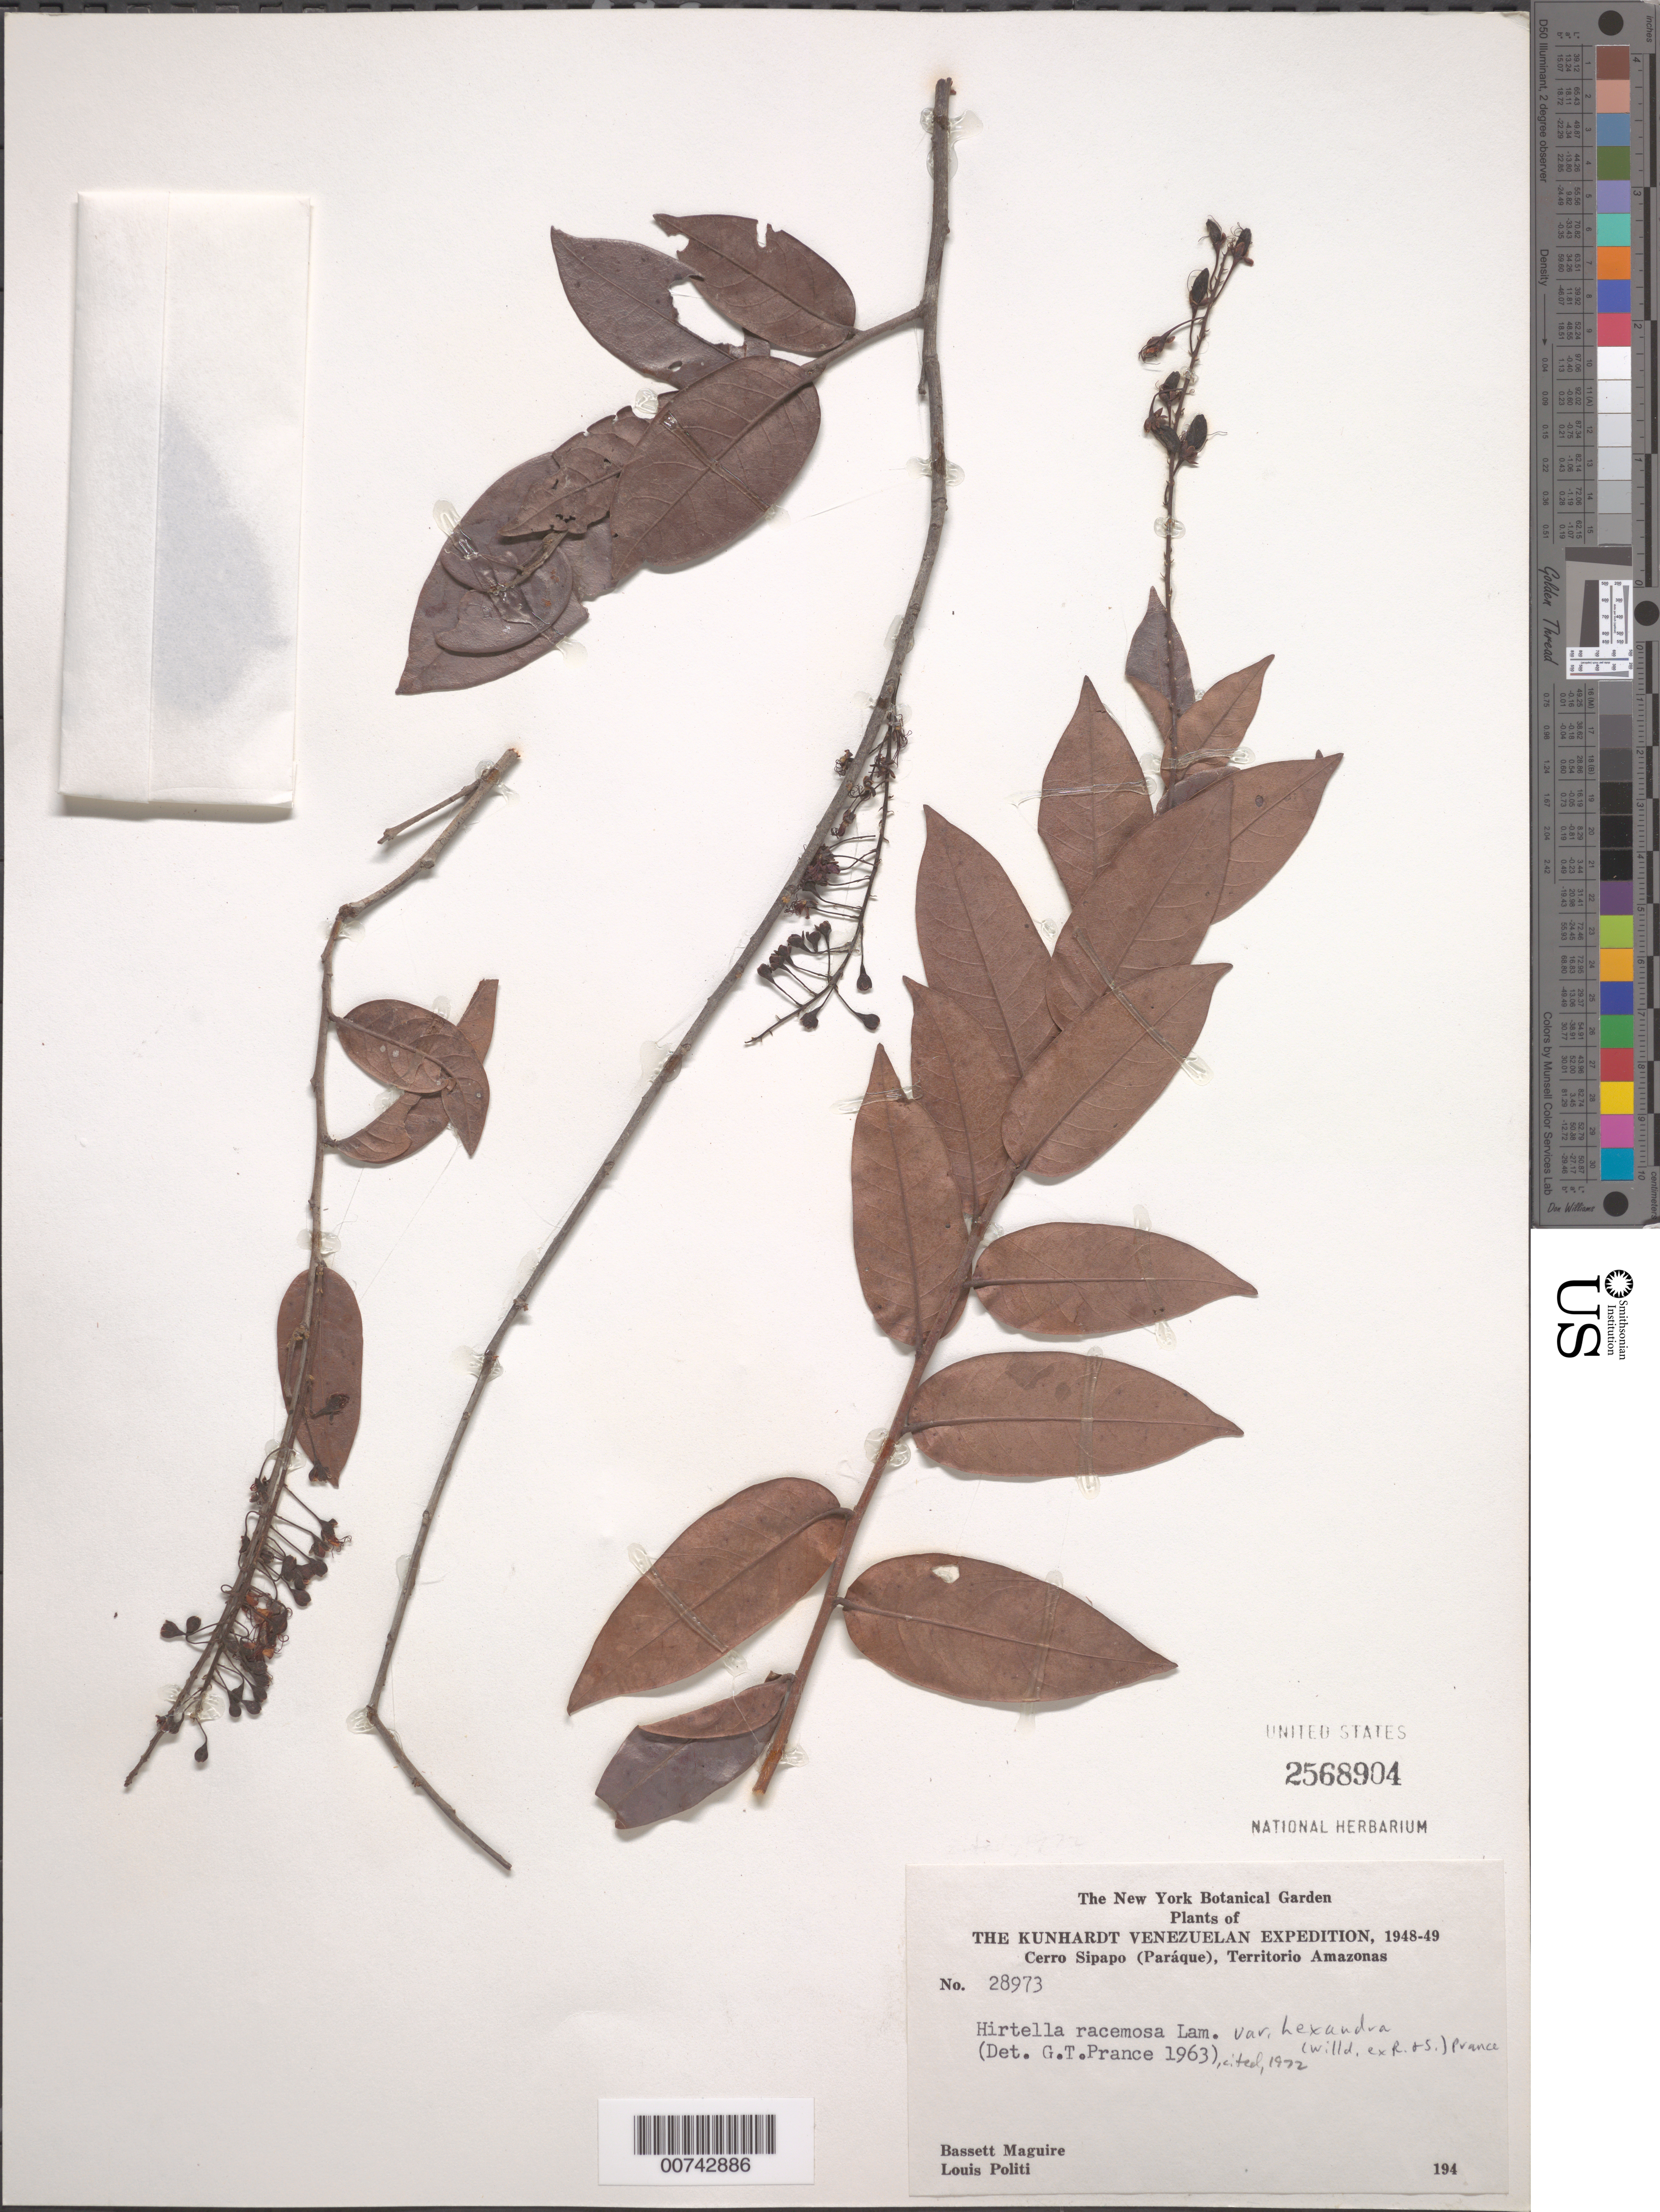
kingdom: Plantae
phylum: Tracheophyta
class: Magnoliopsida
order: Malpighiales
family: Chrysobalanaceae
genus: Hirtella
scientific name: Hirtella racemosa var. hexandra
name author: (Willd. ex Roem. & Schult.) Prance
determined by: Prance, G. T.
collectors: B. Maguire & L. Politi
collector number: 28973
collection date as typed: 1948 to 1949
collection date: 1948/1949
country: Venezuela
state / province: Amazonas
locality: Cerro Sipapo (Paráque)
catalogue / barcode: US 2568904